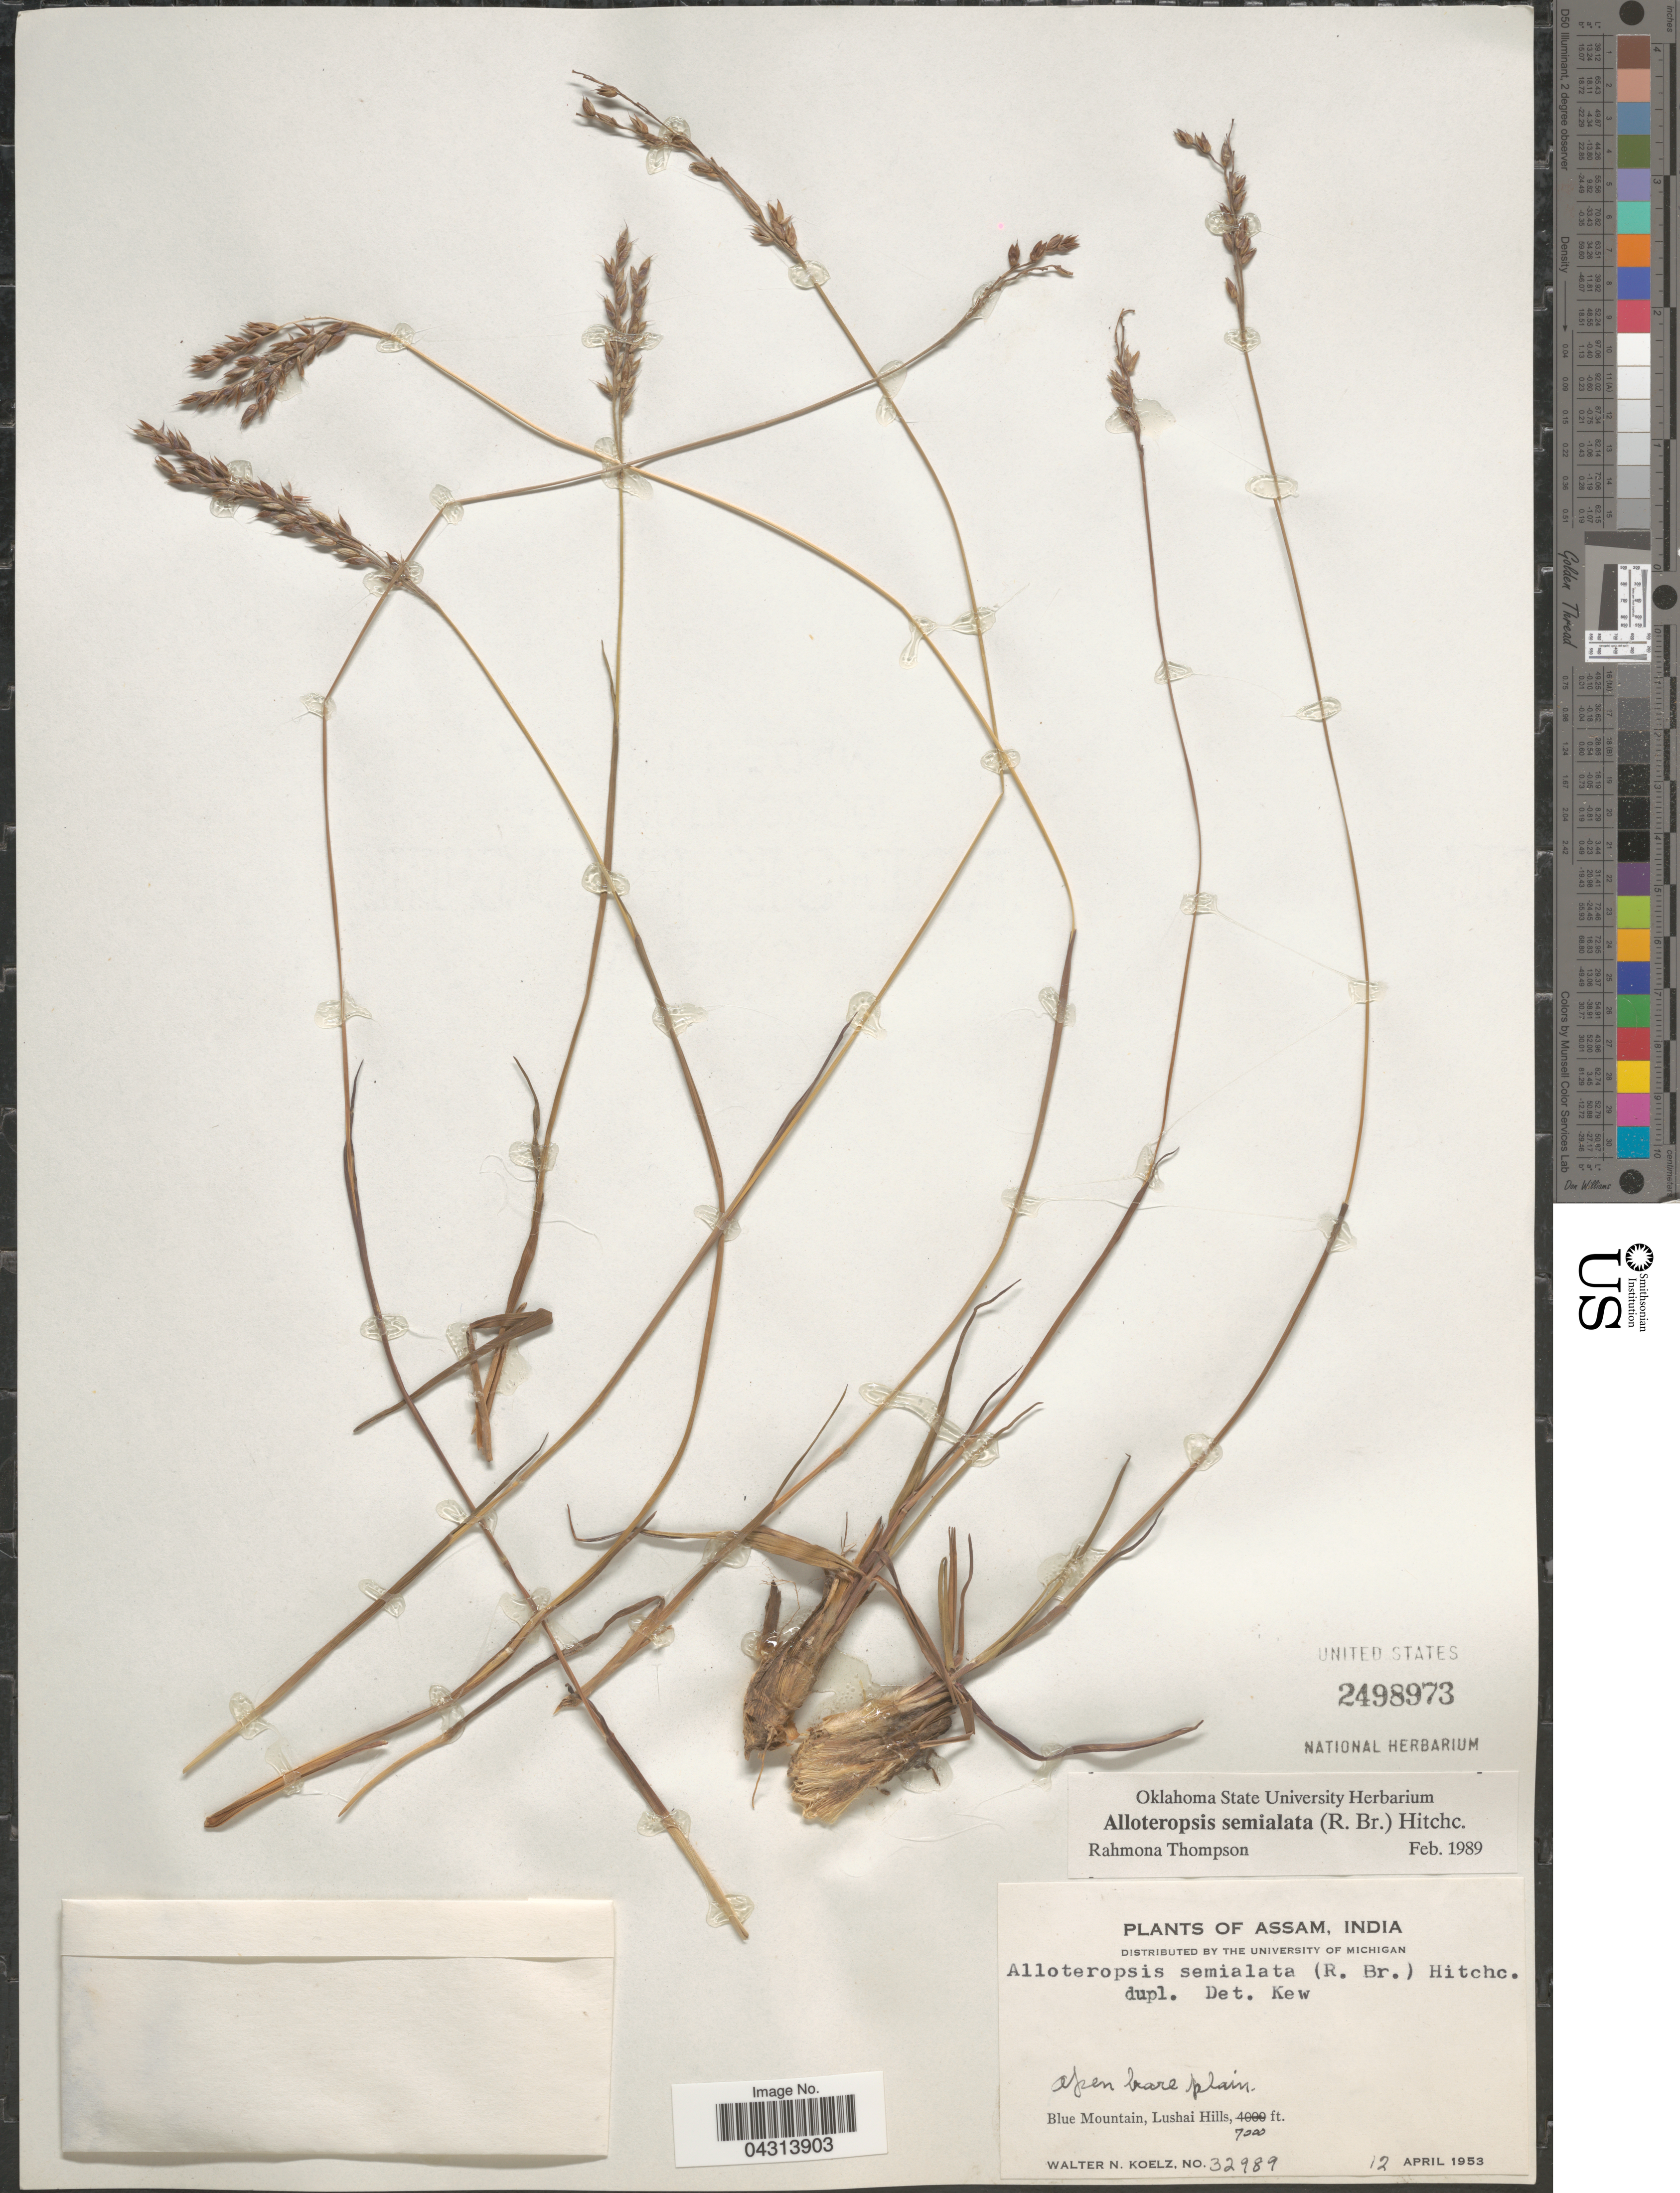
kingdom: Plantae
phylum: Tracheophyta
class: Liliopsida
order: Poales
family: Poaceae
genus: Alloteropsis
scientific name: Alloteropsis semialata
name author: (R. Br.) Hitchc.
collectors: W. N. Koelz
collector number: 32989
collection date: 1953-04-12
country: India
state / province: Assam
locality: Blue Mountain, Lushai Hills.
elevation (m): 2134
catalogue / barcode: US 2498973